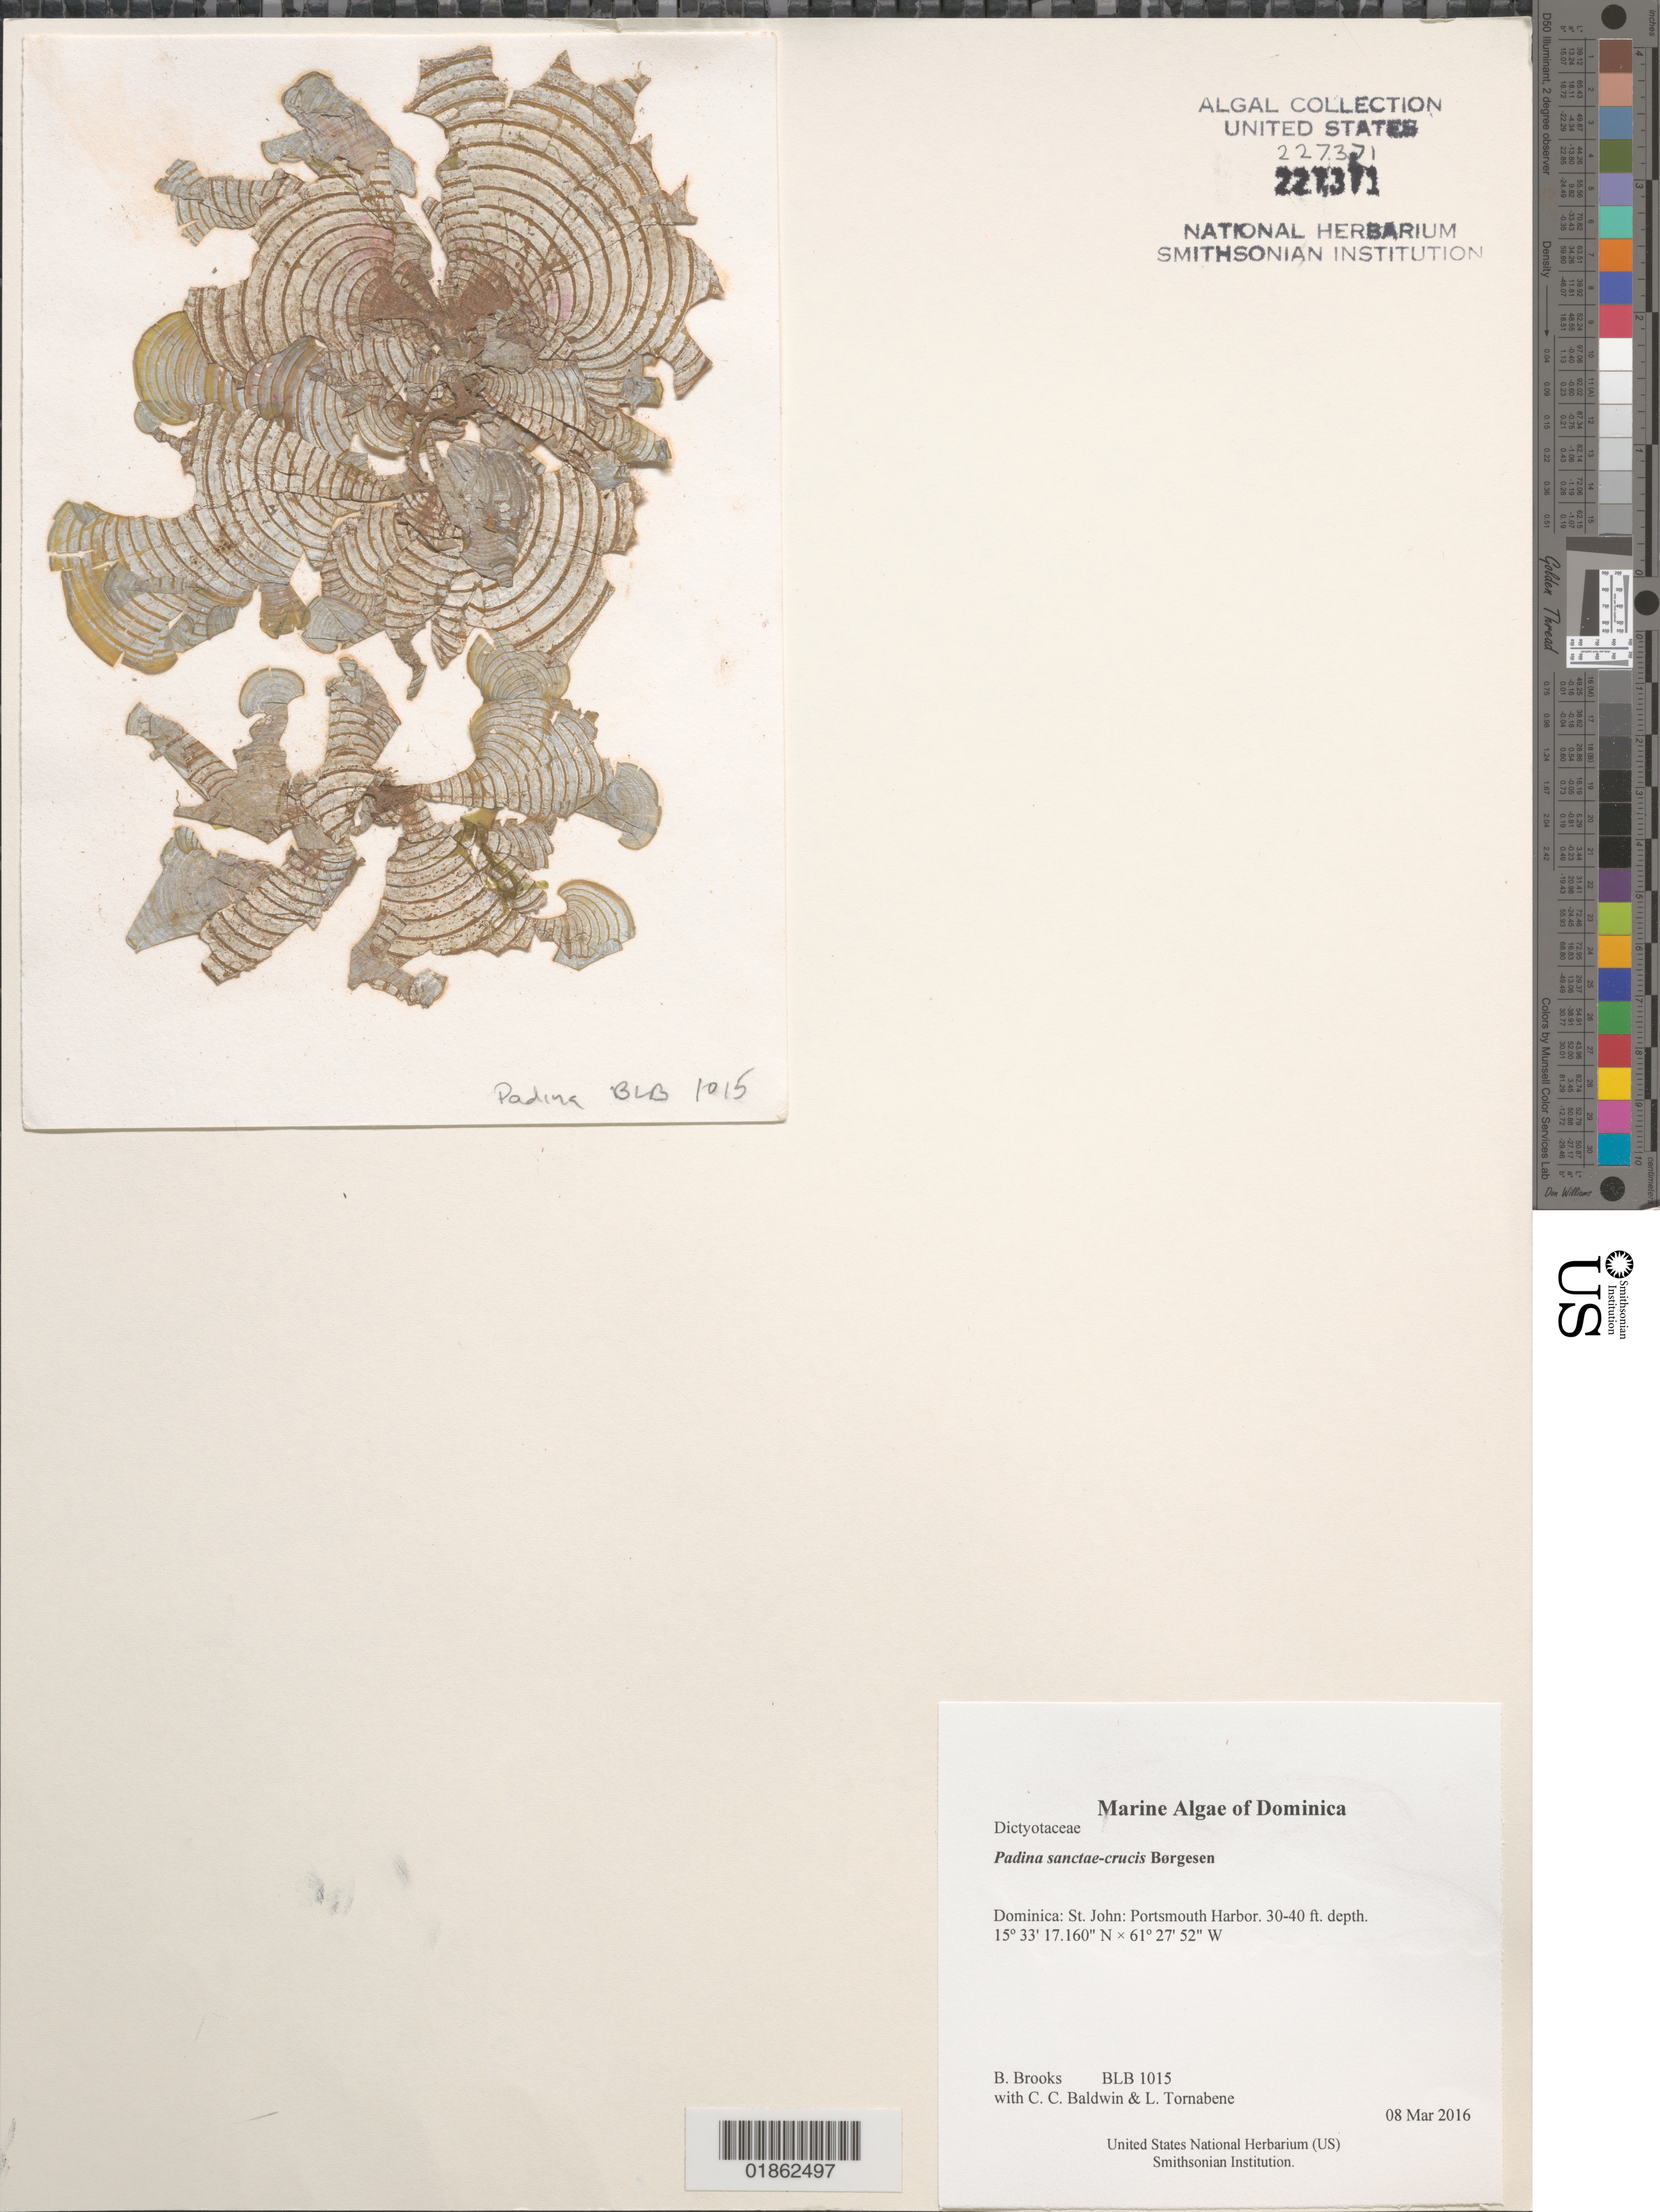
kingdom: Chromista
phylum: Ochrophyta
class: Phaeophyceae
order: Dictyotales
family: Dictyotaceae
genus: Padina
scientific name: Padina sanctae-crucis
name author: Børgesen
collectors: B. Brooks, C. C. Baldwin & L. Tornabene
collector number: BLB 1015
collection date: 2016-03-08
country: Dominica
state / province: St. John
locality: Portsmouth Harbor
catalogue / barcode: US 227371